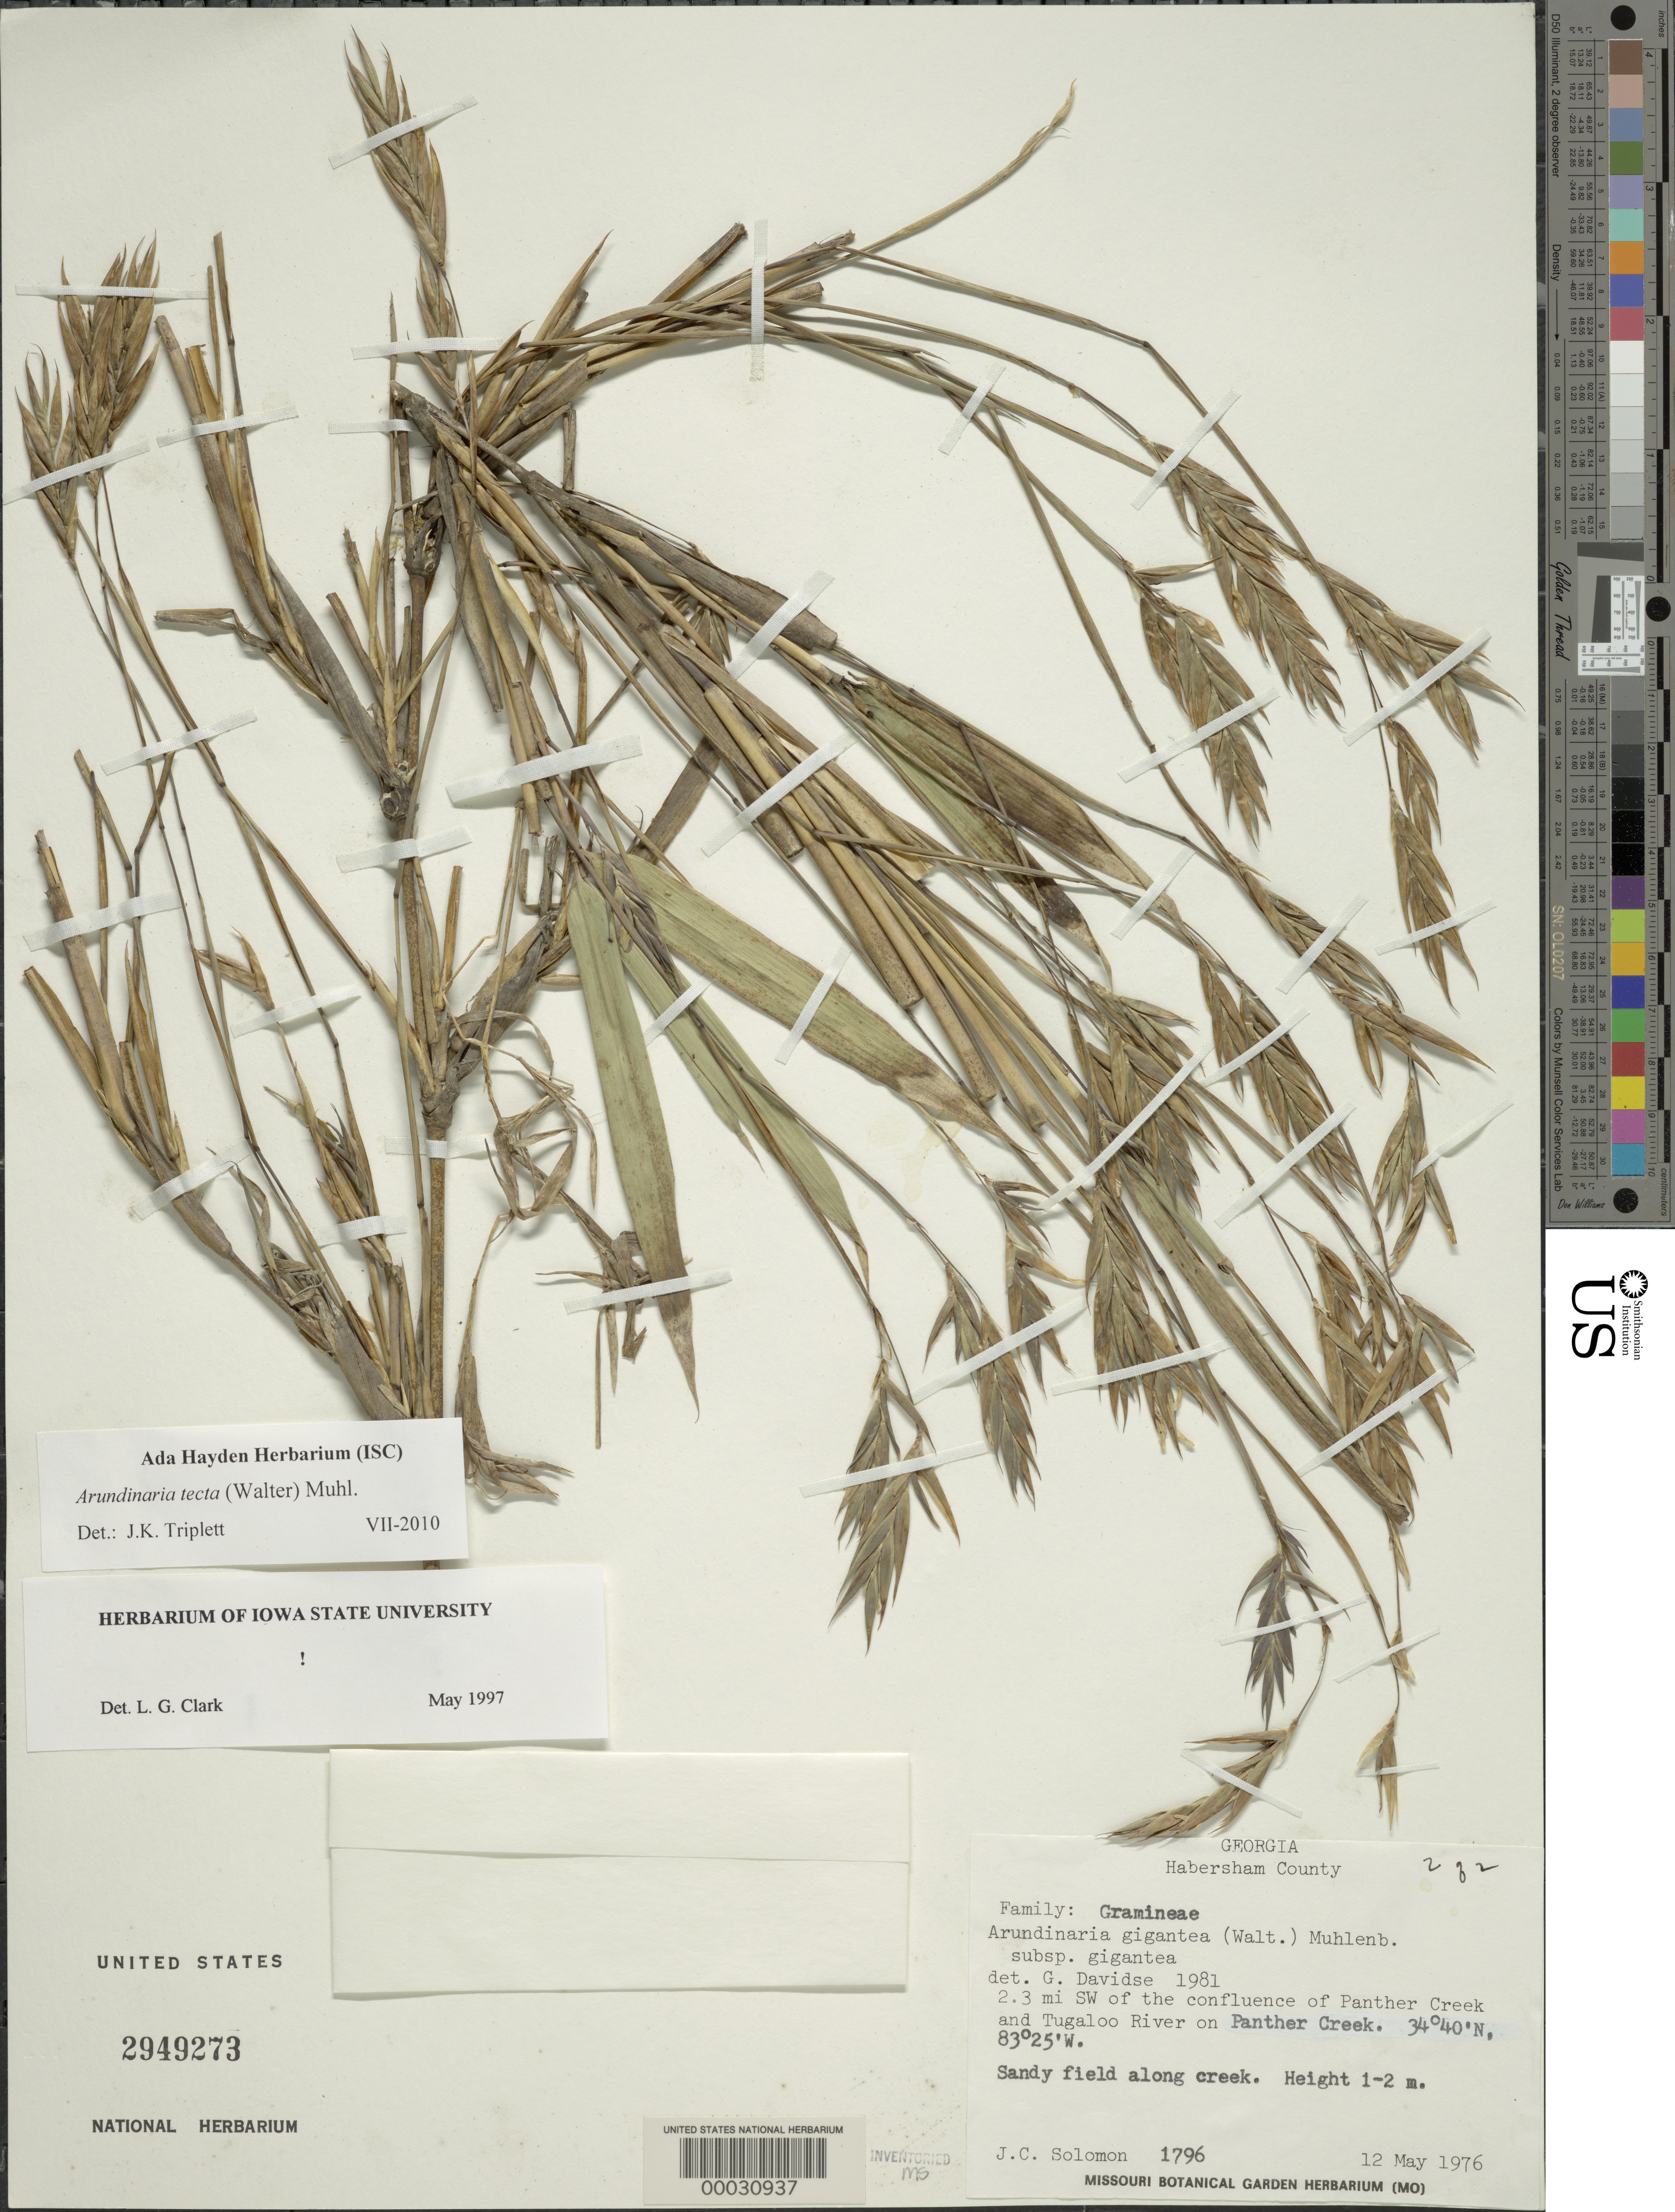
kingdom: Plantae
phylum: Tracheophyta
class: Liliopsida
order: Poales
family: Poaceae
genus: Arundinaria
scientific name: Arundinaria tecta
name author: (Walter) Muhl.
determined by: Triplett, J. K.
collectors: J. C. Solomon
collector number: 1796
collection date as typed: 12 May 1976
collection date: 1976-05-12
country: United States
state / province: Georgia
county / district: Habersham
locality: Panther creek, tugaloo river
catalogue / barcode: US 2949273